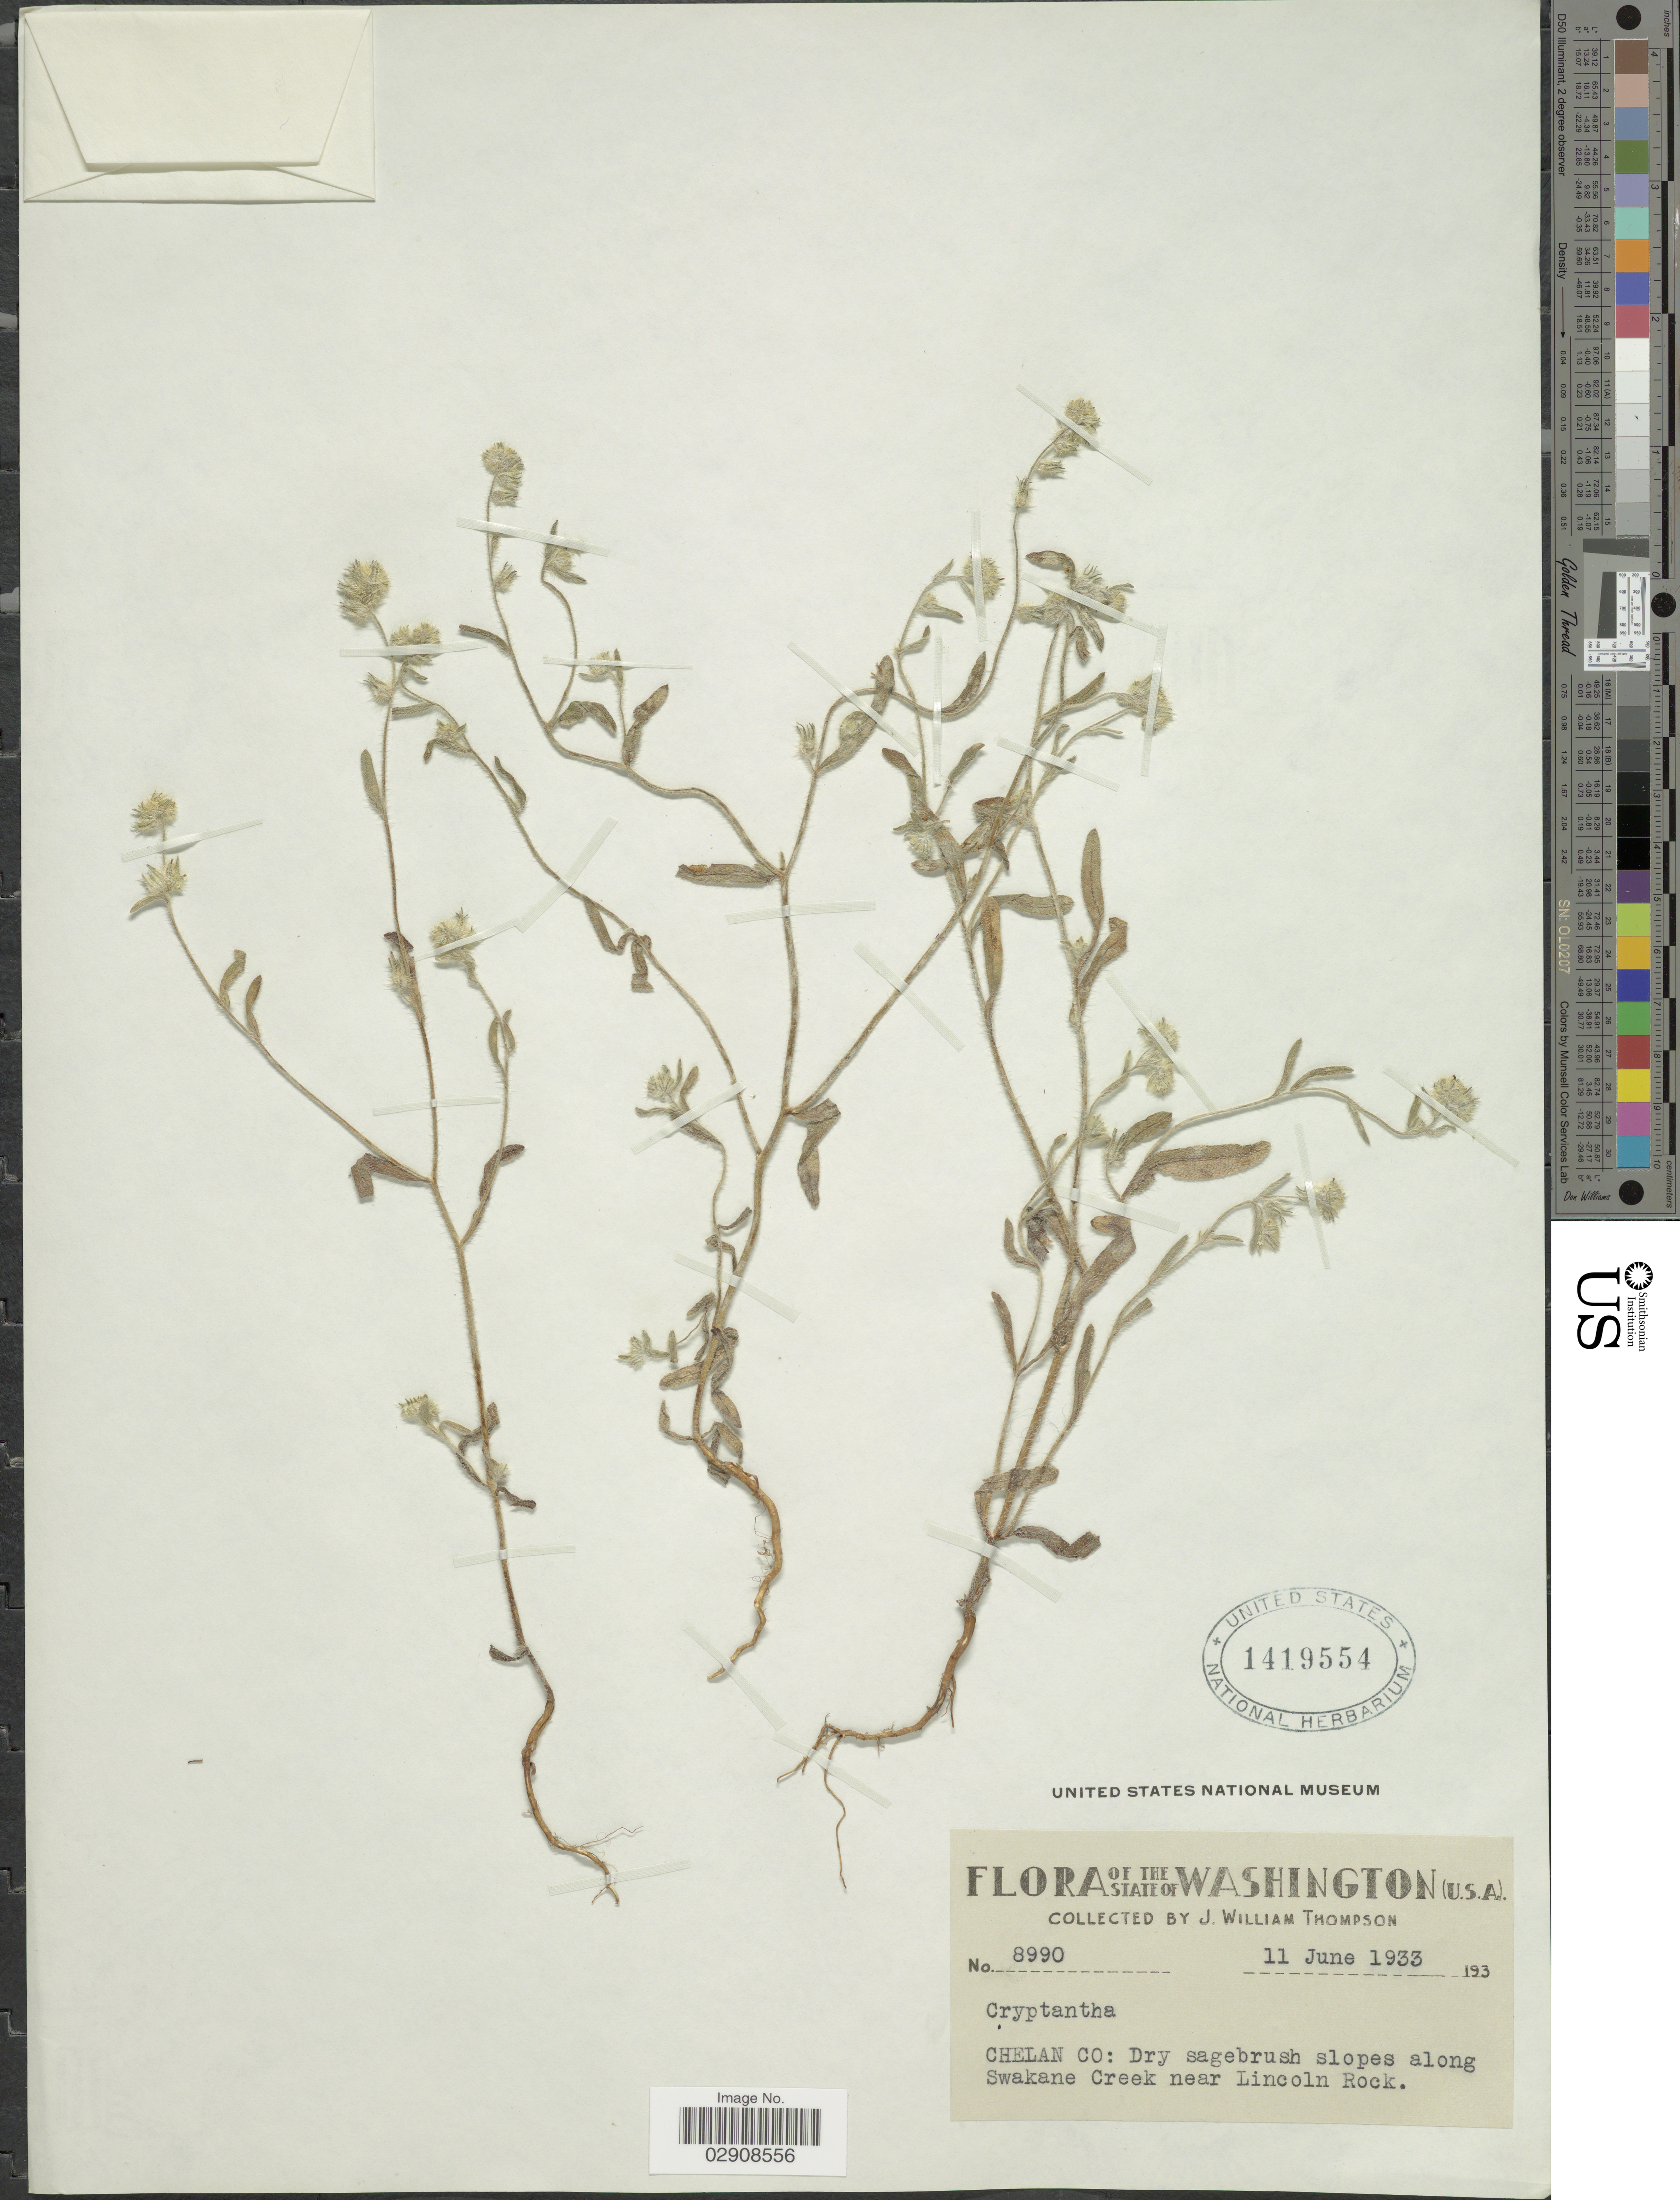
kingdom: Plantae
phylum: Tracheophyta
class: Magnoliopsida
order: Boraginales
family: Boraginaceae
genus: Cryptantha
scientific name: Cryptantha sp.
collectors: J. W. Thompson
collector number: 8990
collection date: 1933-06-11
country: United States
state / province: Washington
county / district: Chelan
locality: Chelan Co: Dry sagebrush slopes along Swakane Creek near Lincoln Rock.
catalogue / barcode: US 1419554